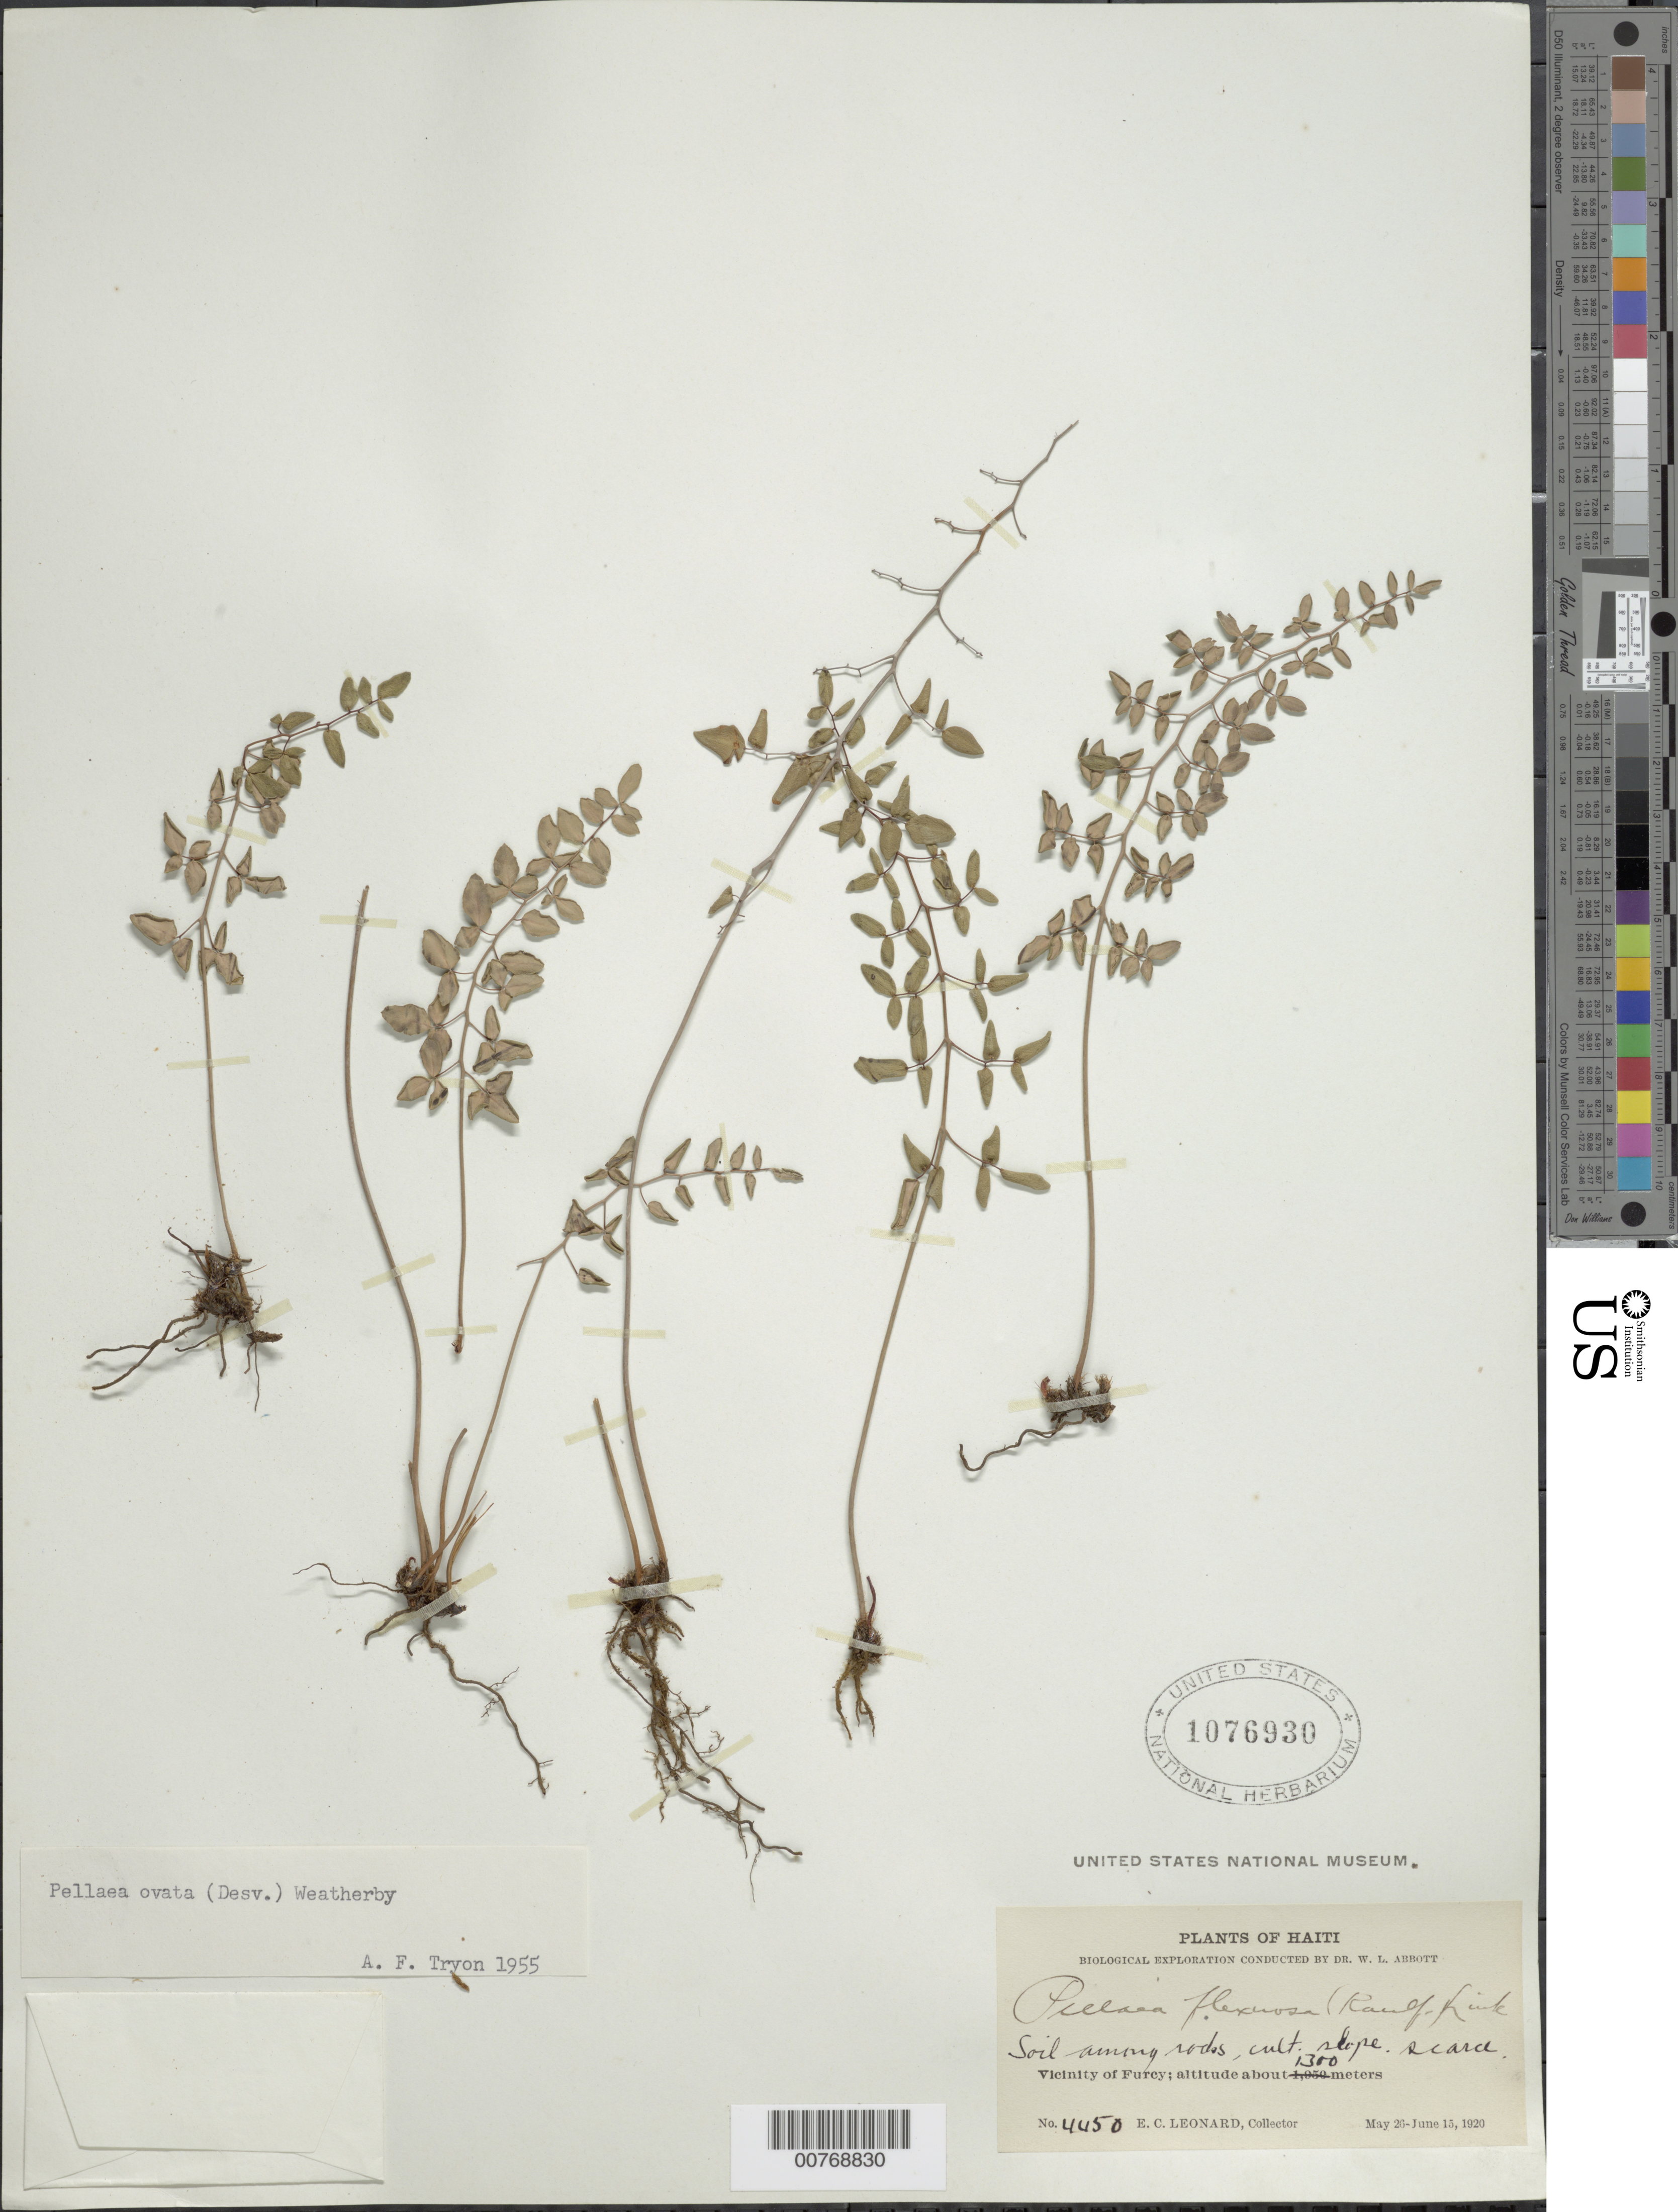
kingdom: Plantae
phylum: Tracheophyta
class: Polypodiopsida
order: Polypodiales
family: Pteridaceae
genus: Pellaea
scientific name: Pellaea ovata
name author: (Desv.) Weath.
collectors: E. C. Leonard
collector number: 4450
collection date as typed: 26 May 1920 15 Jun 1920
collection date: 1920-05-26/1920-06-15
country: Haiti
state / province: Ouest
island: Hispaniola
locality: Vicinity of Furcy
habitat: Soil among rocks, cultivated slope, scarce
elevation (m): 1300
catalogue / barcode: US 1076930